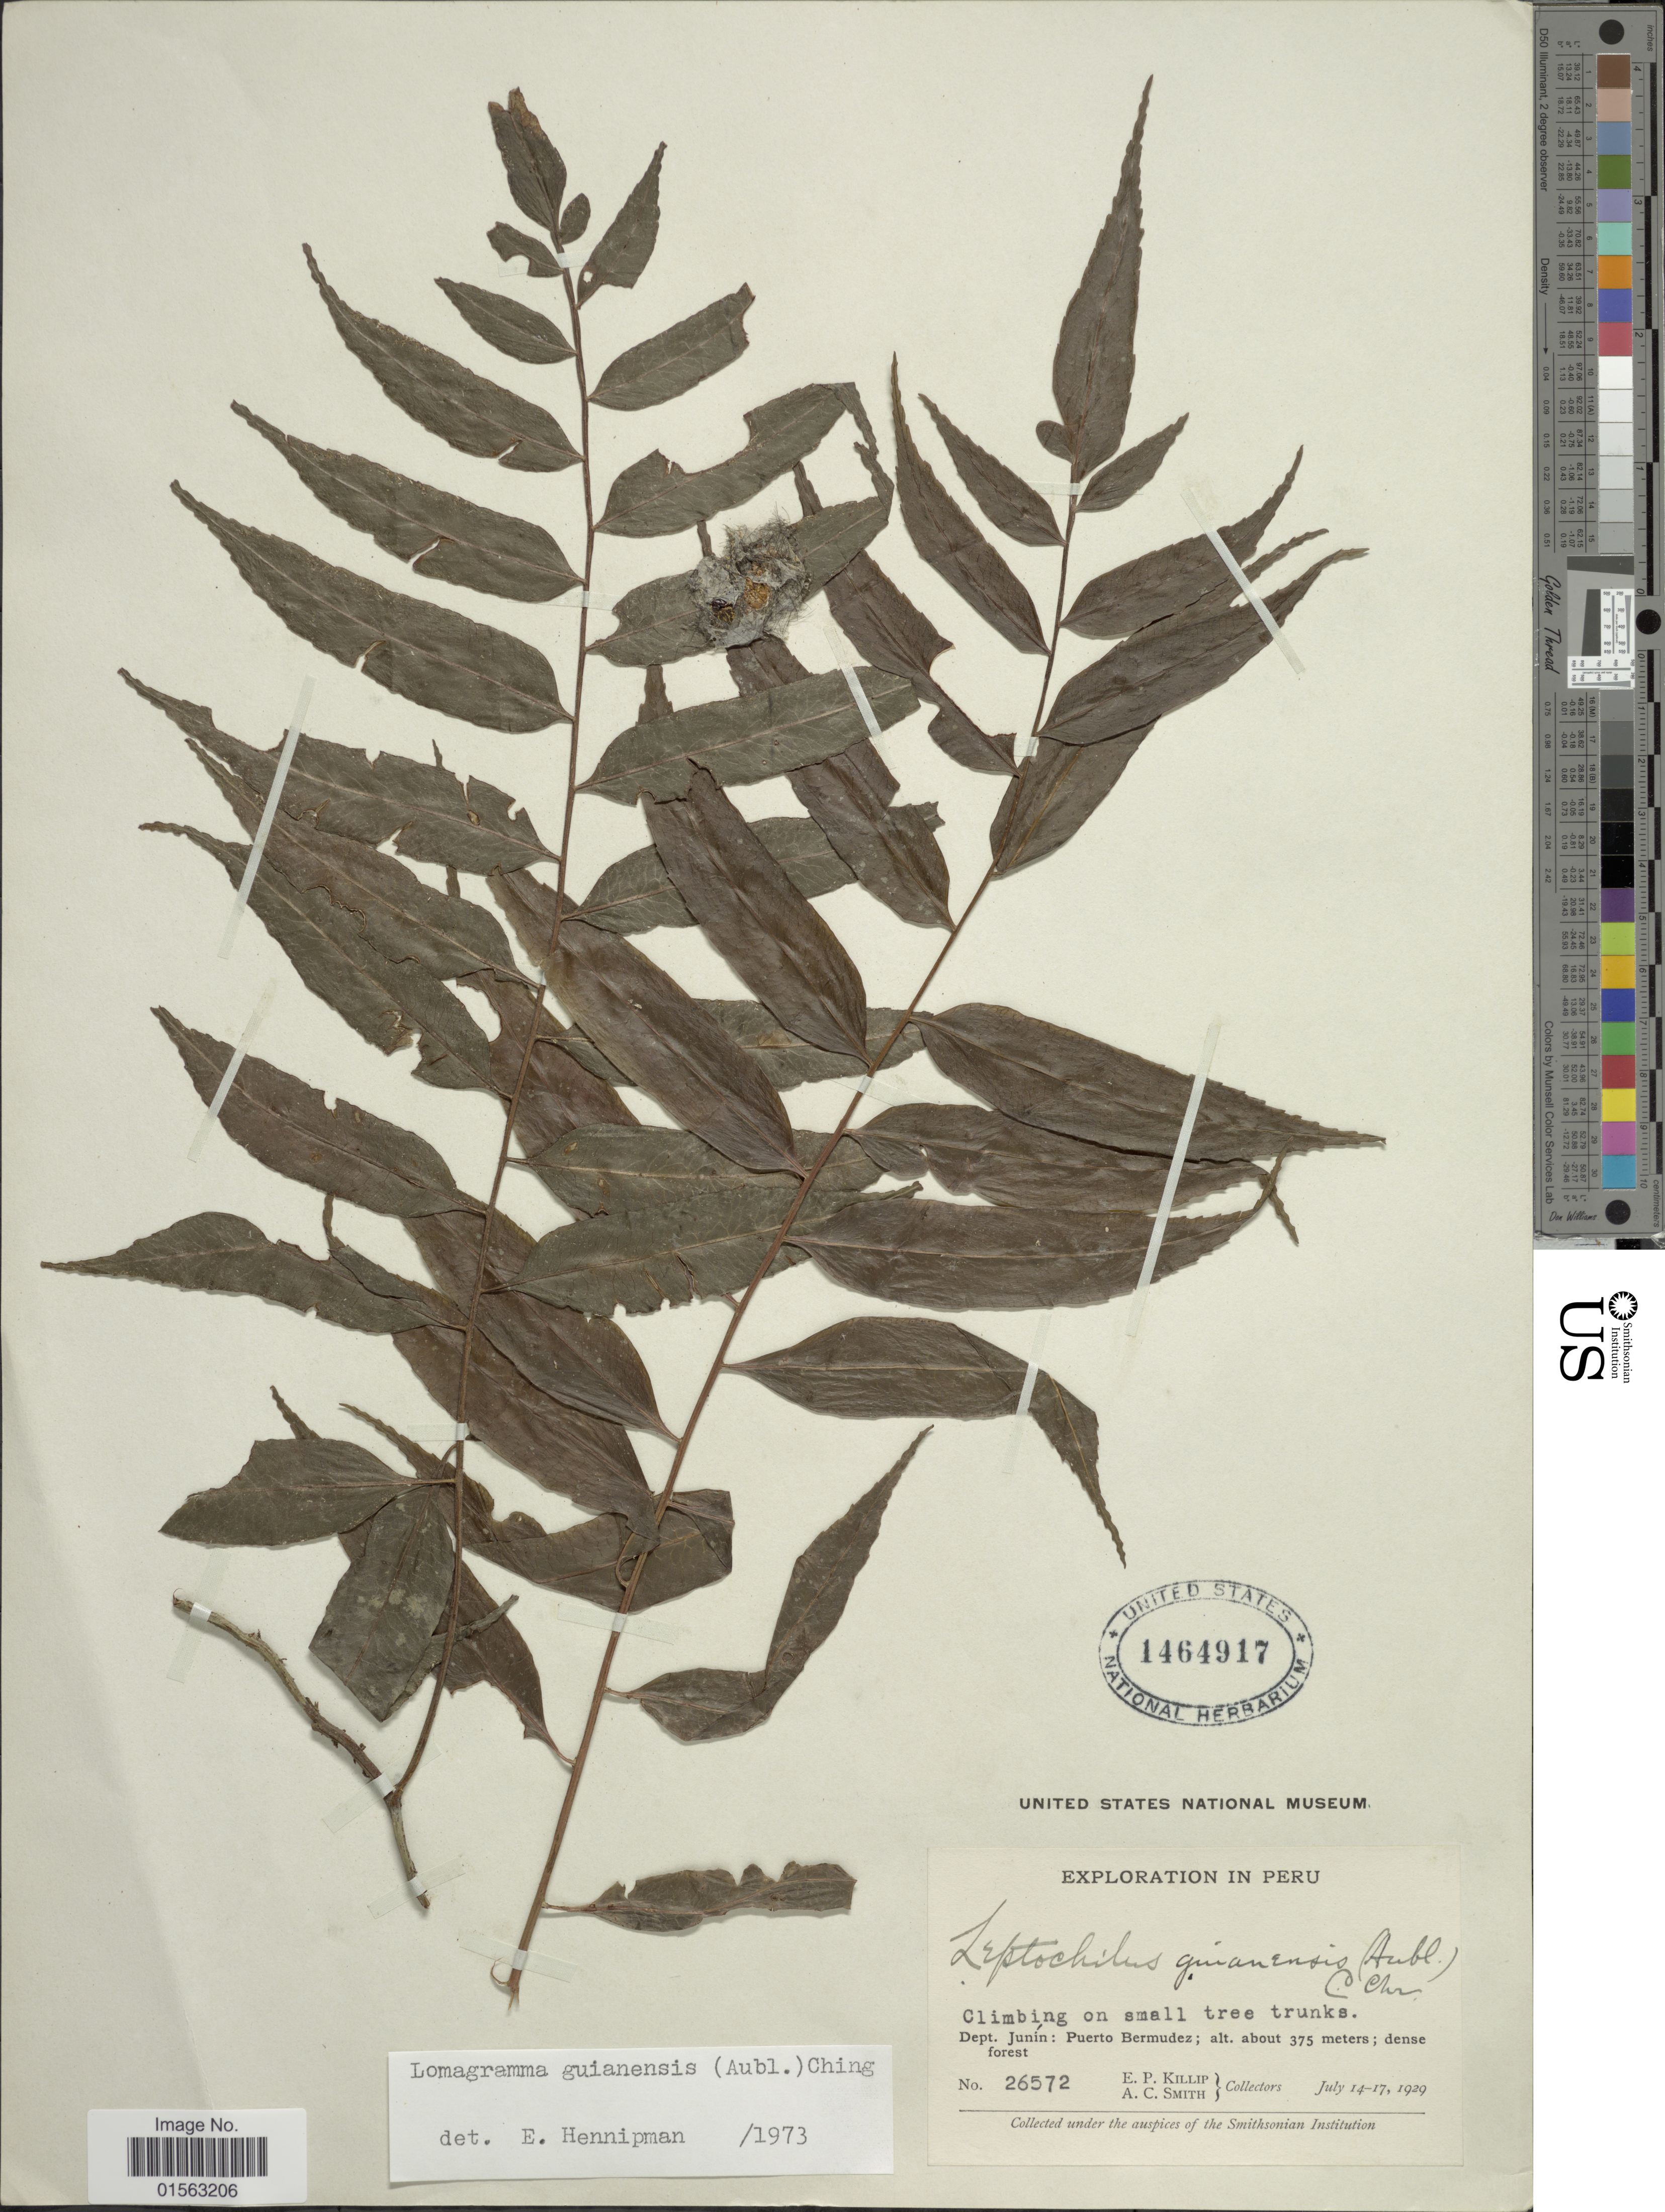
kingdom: Plantae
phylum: Tracheophyta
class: Polypodiopsida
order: Polypodiales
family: Dryopteridaceae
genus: Mickelia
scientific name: Mickelia guianensis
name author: (Aubl.) R.C. Moran et al.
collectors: E. P. Killip & A. C. Smith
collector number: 26572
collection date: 1929-07-14/1929-07-17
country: Peru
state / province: Junín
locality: Puerto Bermudez, dense forest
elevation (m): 375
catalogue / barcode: US 1464917